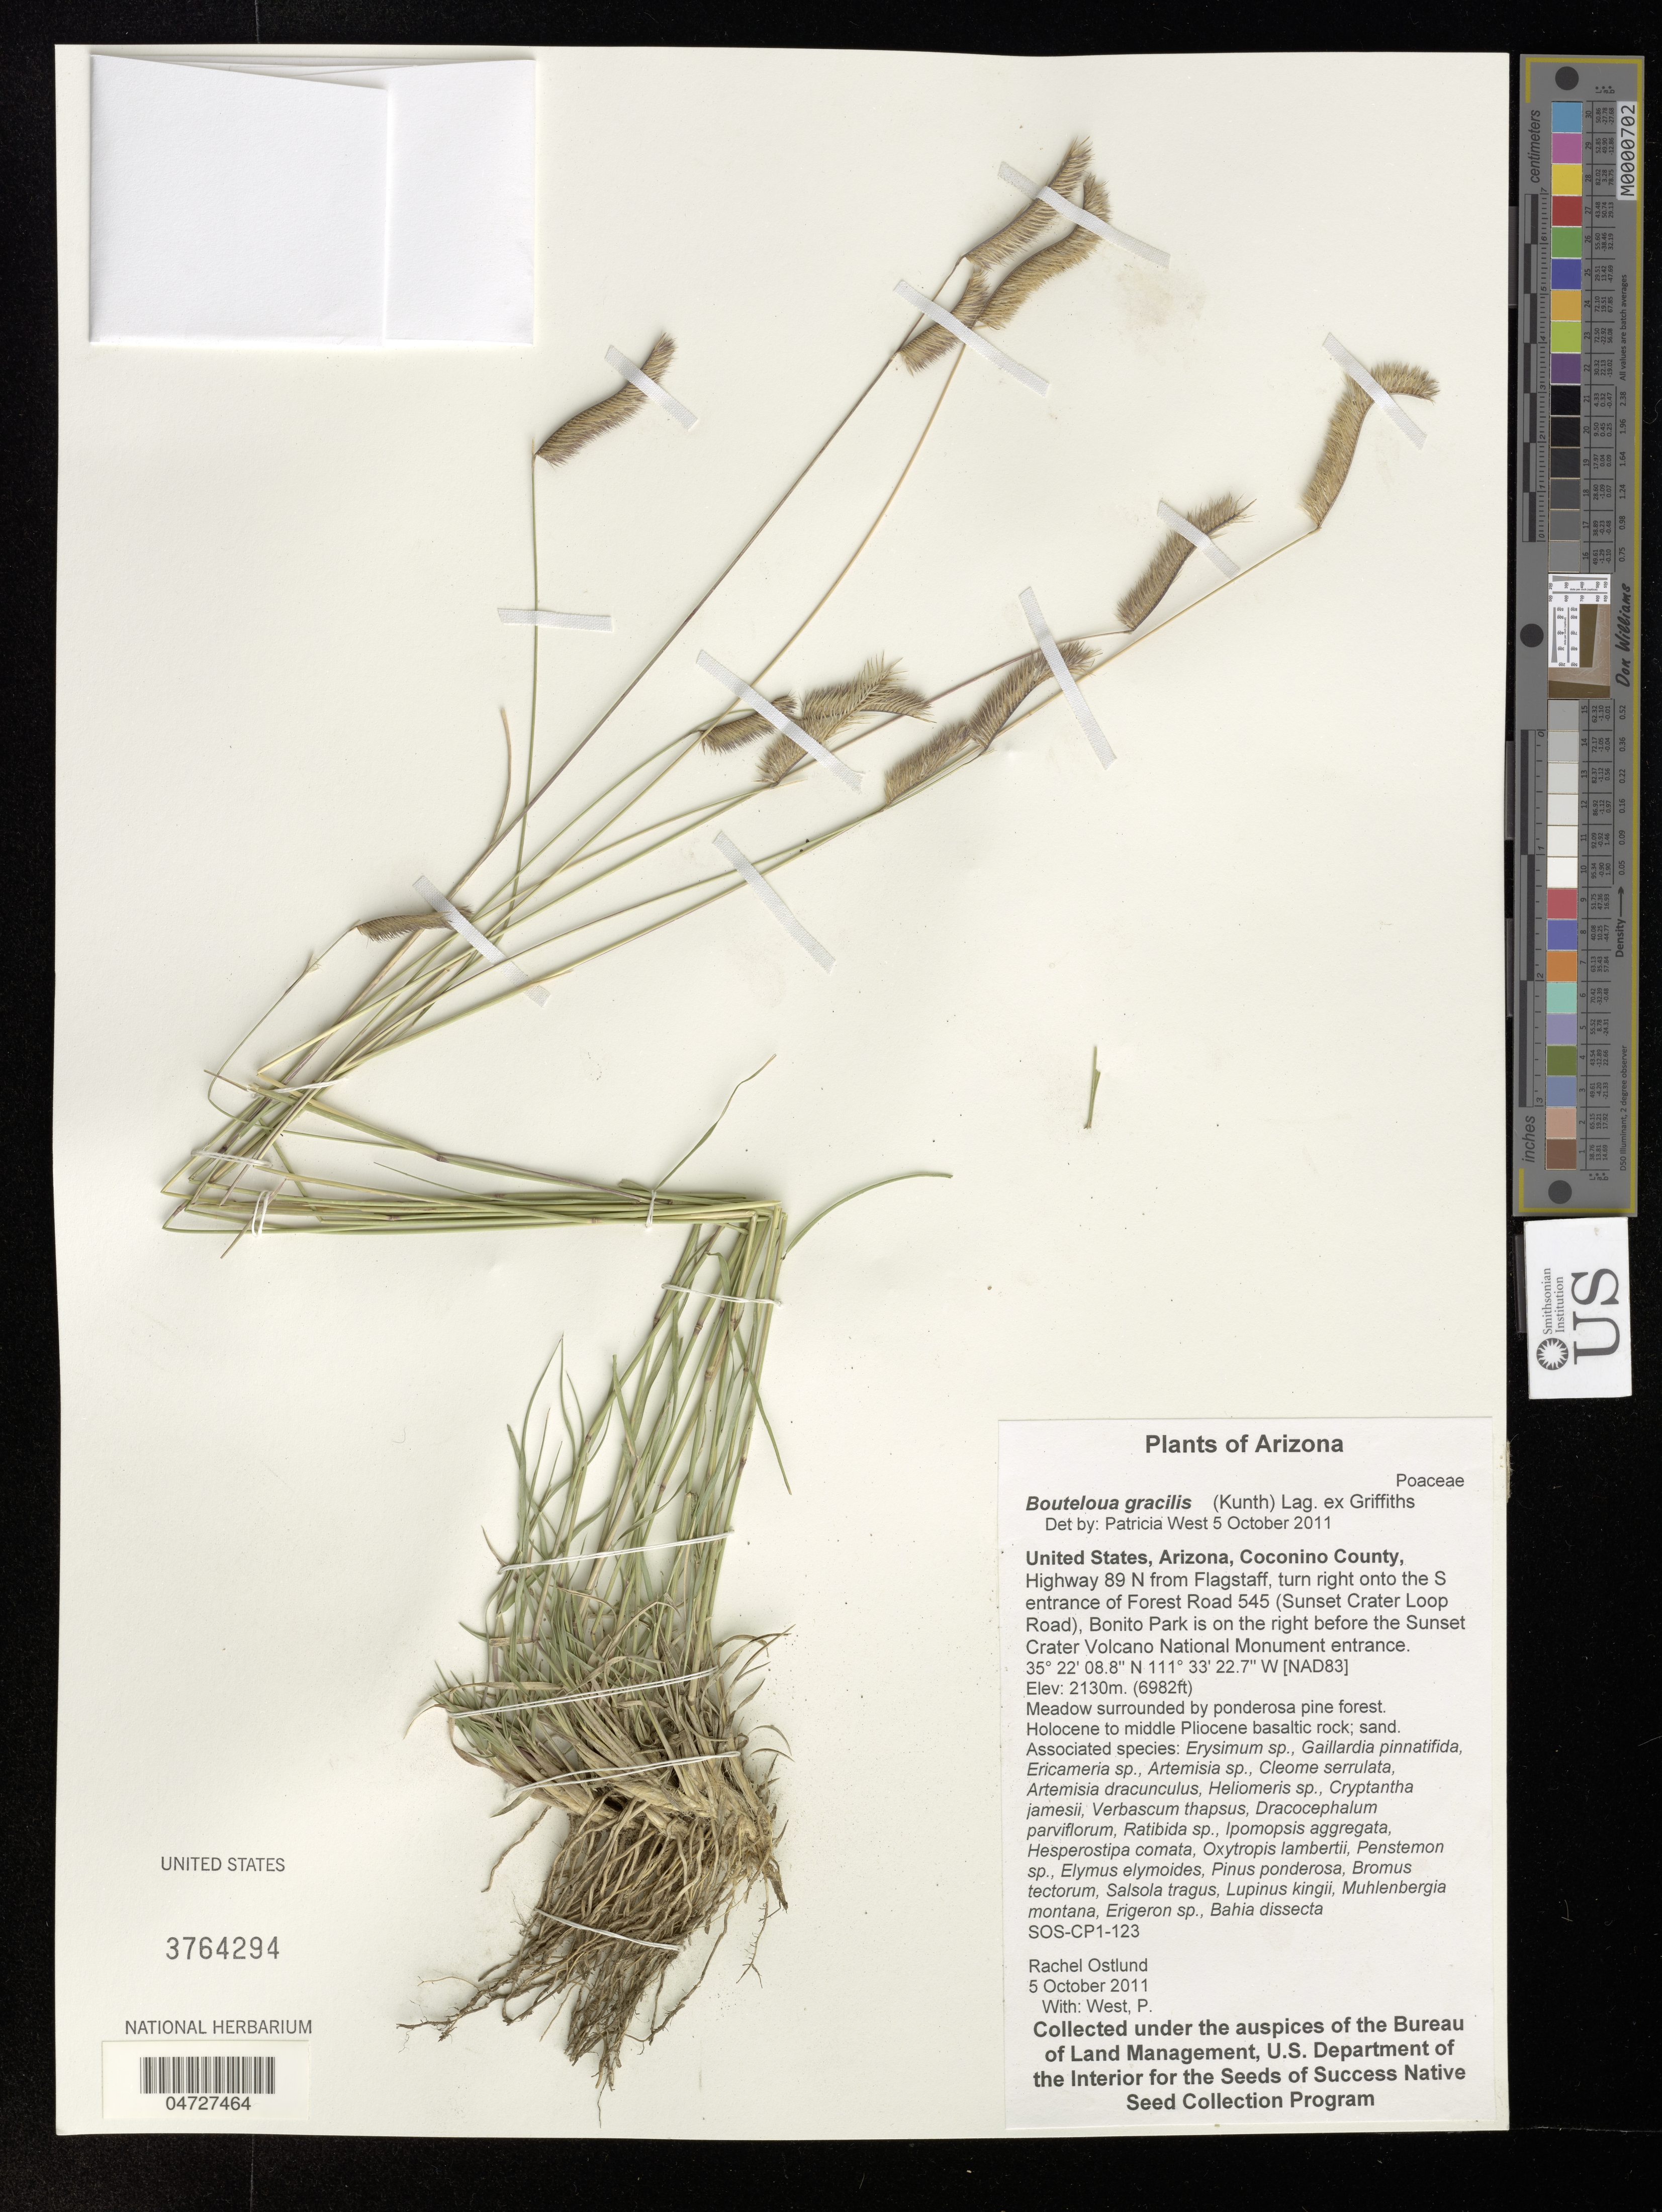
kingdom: Plantae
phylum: Tracheophyta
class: Liliopsida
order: Poales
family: Poaceae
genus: Bouteloua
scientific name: Bouteloua gracilis Vasey nom. rej.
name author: Vasey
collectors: R. Ostlund & P. West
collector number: SOS-CP1-123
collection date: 2011-10-05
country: United States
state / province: Arizona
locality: Coconino County, Highway 89 N from Flagstaff, turn right onto the S entrance of Forest Road 545 (Sunset Crater Loop Road), Bonito Park is on the right before the Sunset Crater Volcano National Monument entrance.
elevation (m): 2130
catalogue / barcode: US 3764294